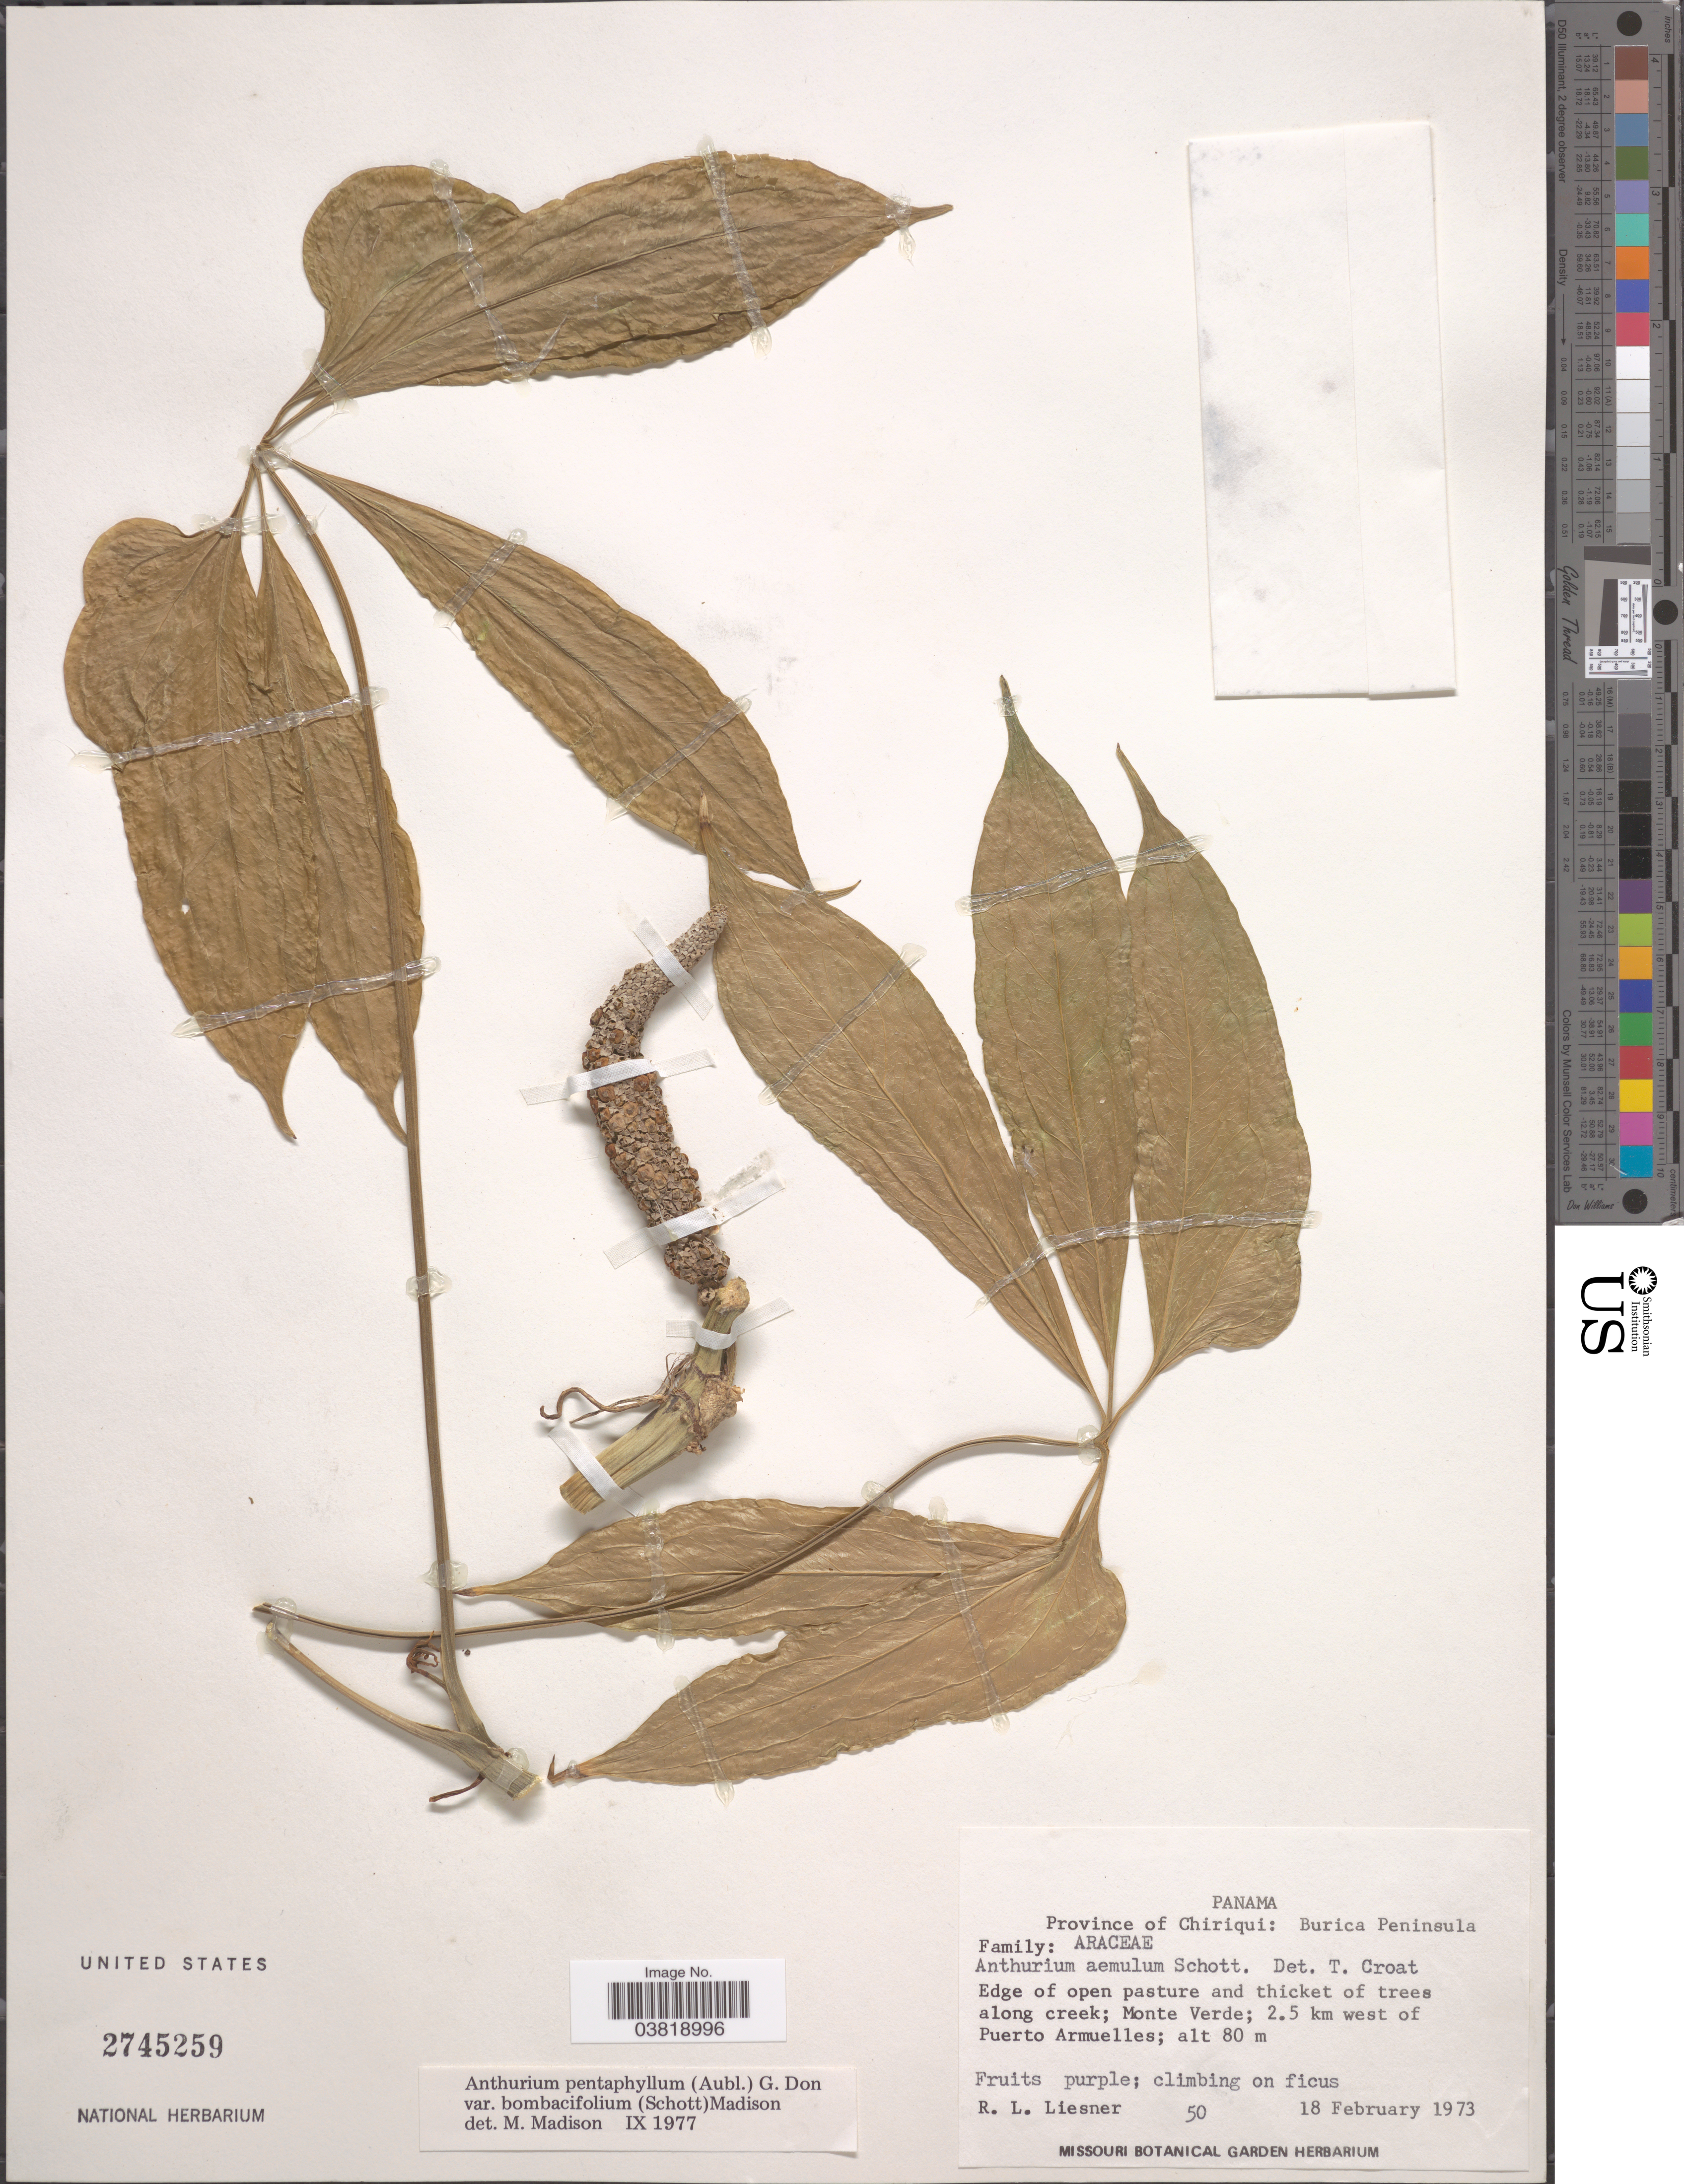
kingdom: Plantae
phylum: Tracheophyta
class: Liliopsida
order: Alismatales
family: Araceae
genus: Anthurium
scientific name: Anthurium pentaphyllum var. bombacifolium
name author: (Schott) Madison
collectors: R. L. Liesner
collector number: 50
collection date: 1973-02-18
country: Panama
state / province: Chiriqui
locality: Burica Peninsula. Monte Verde; 2.5 km west of Puerto Armuelles.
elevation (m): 80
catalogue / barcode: US 2745259